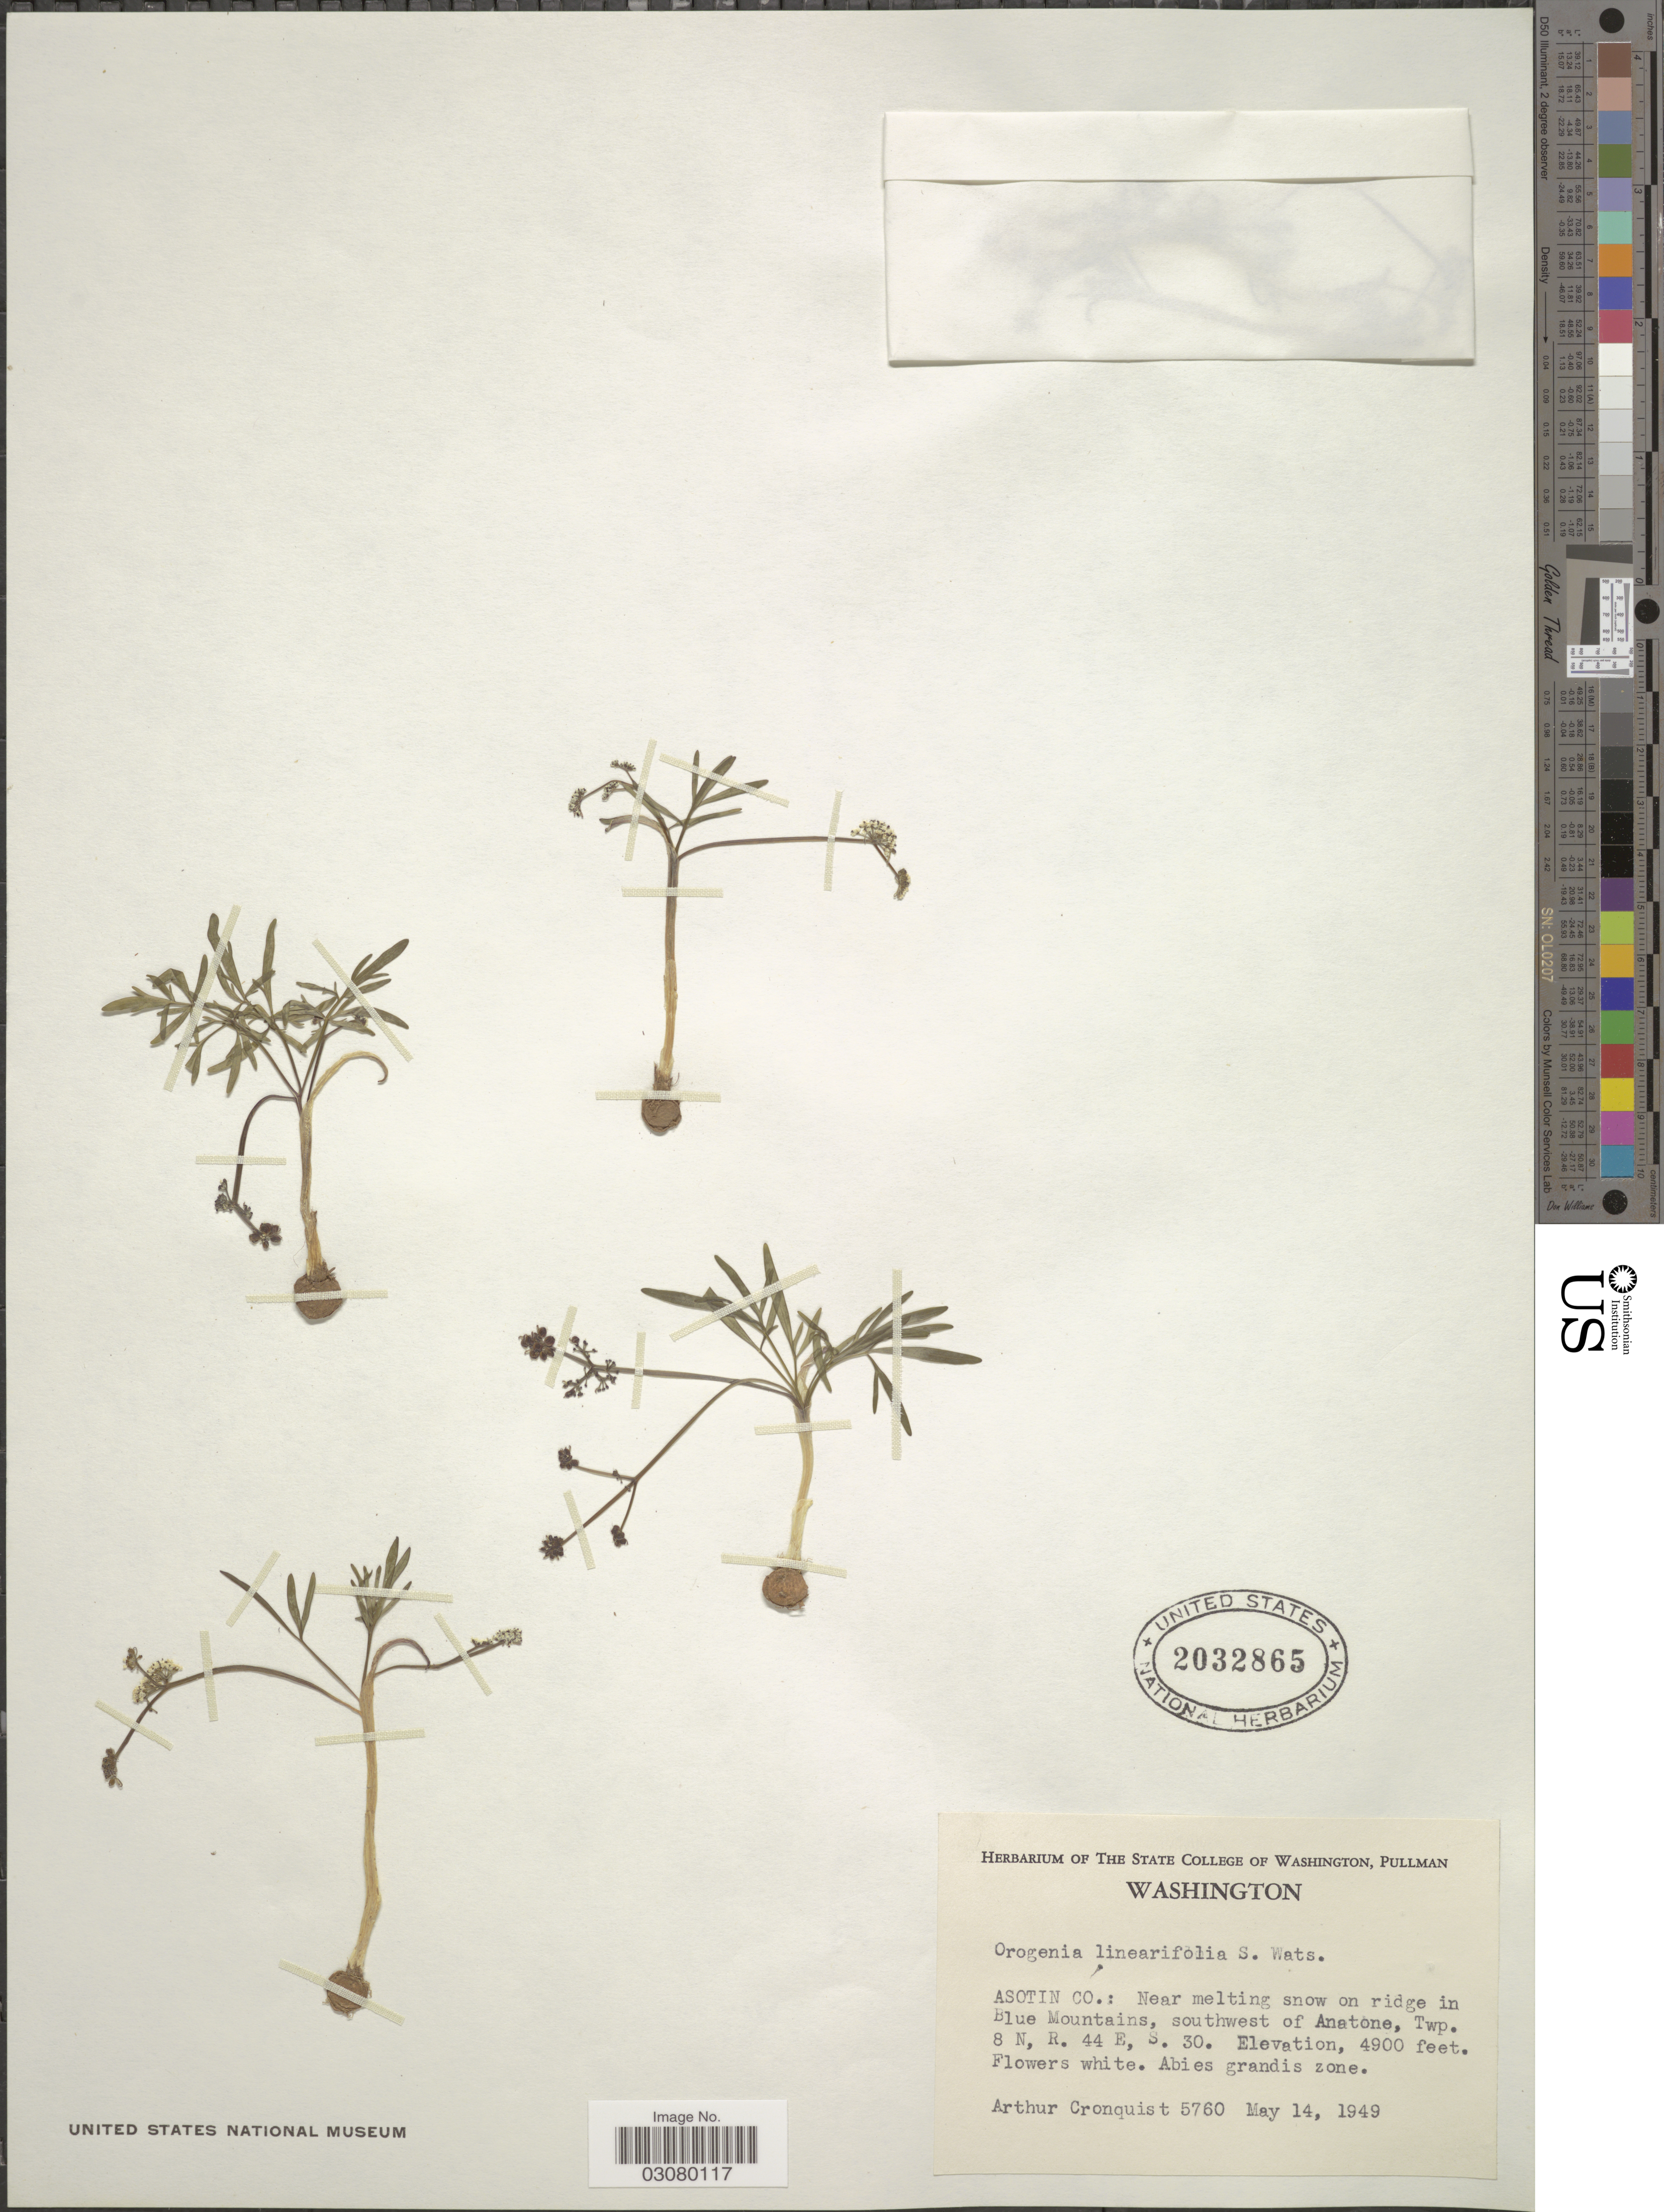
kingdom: Plantae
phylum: Tracheophyta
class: Magnoliopsida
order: Apiales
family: Apiaceae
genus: Orogenia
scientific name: Orogenia linearifolia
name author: S. Watson in C. King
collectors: A. J. Cronquist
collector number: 5760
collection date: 1949-05-14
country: United States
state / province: Washington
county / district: Asotin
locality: Asotin Co.: Near melting snow on ridge in Blue Mountains, southwest of Anatone, Twp. 8 N, R. 44 E, S. 30.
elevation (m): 1494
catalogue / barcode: US 2032865